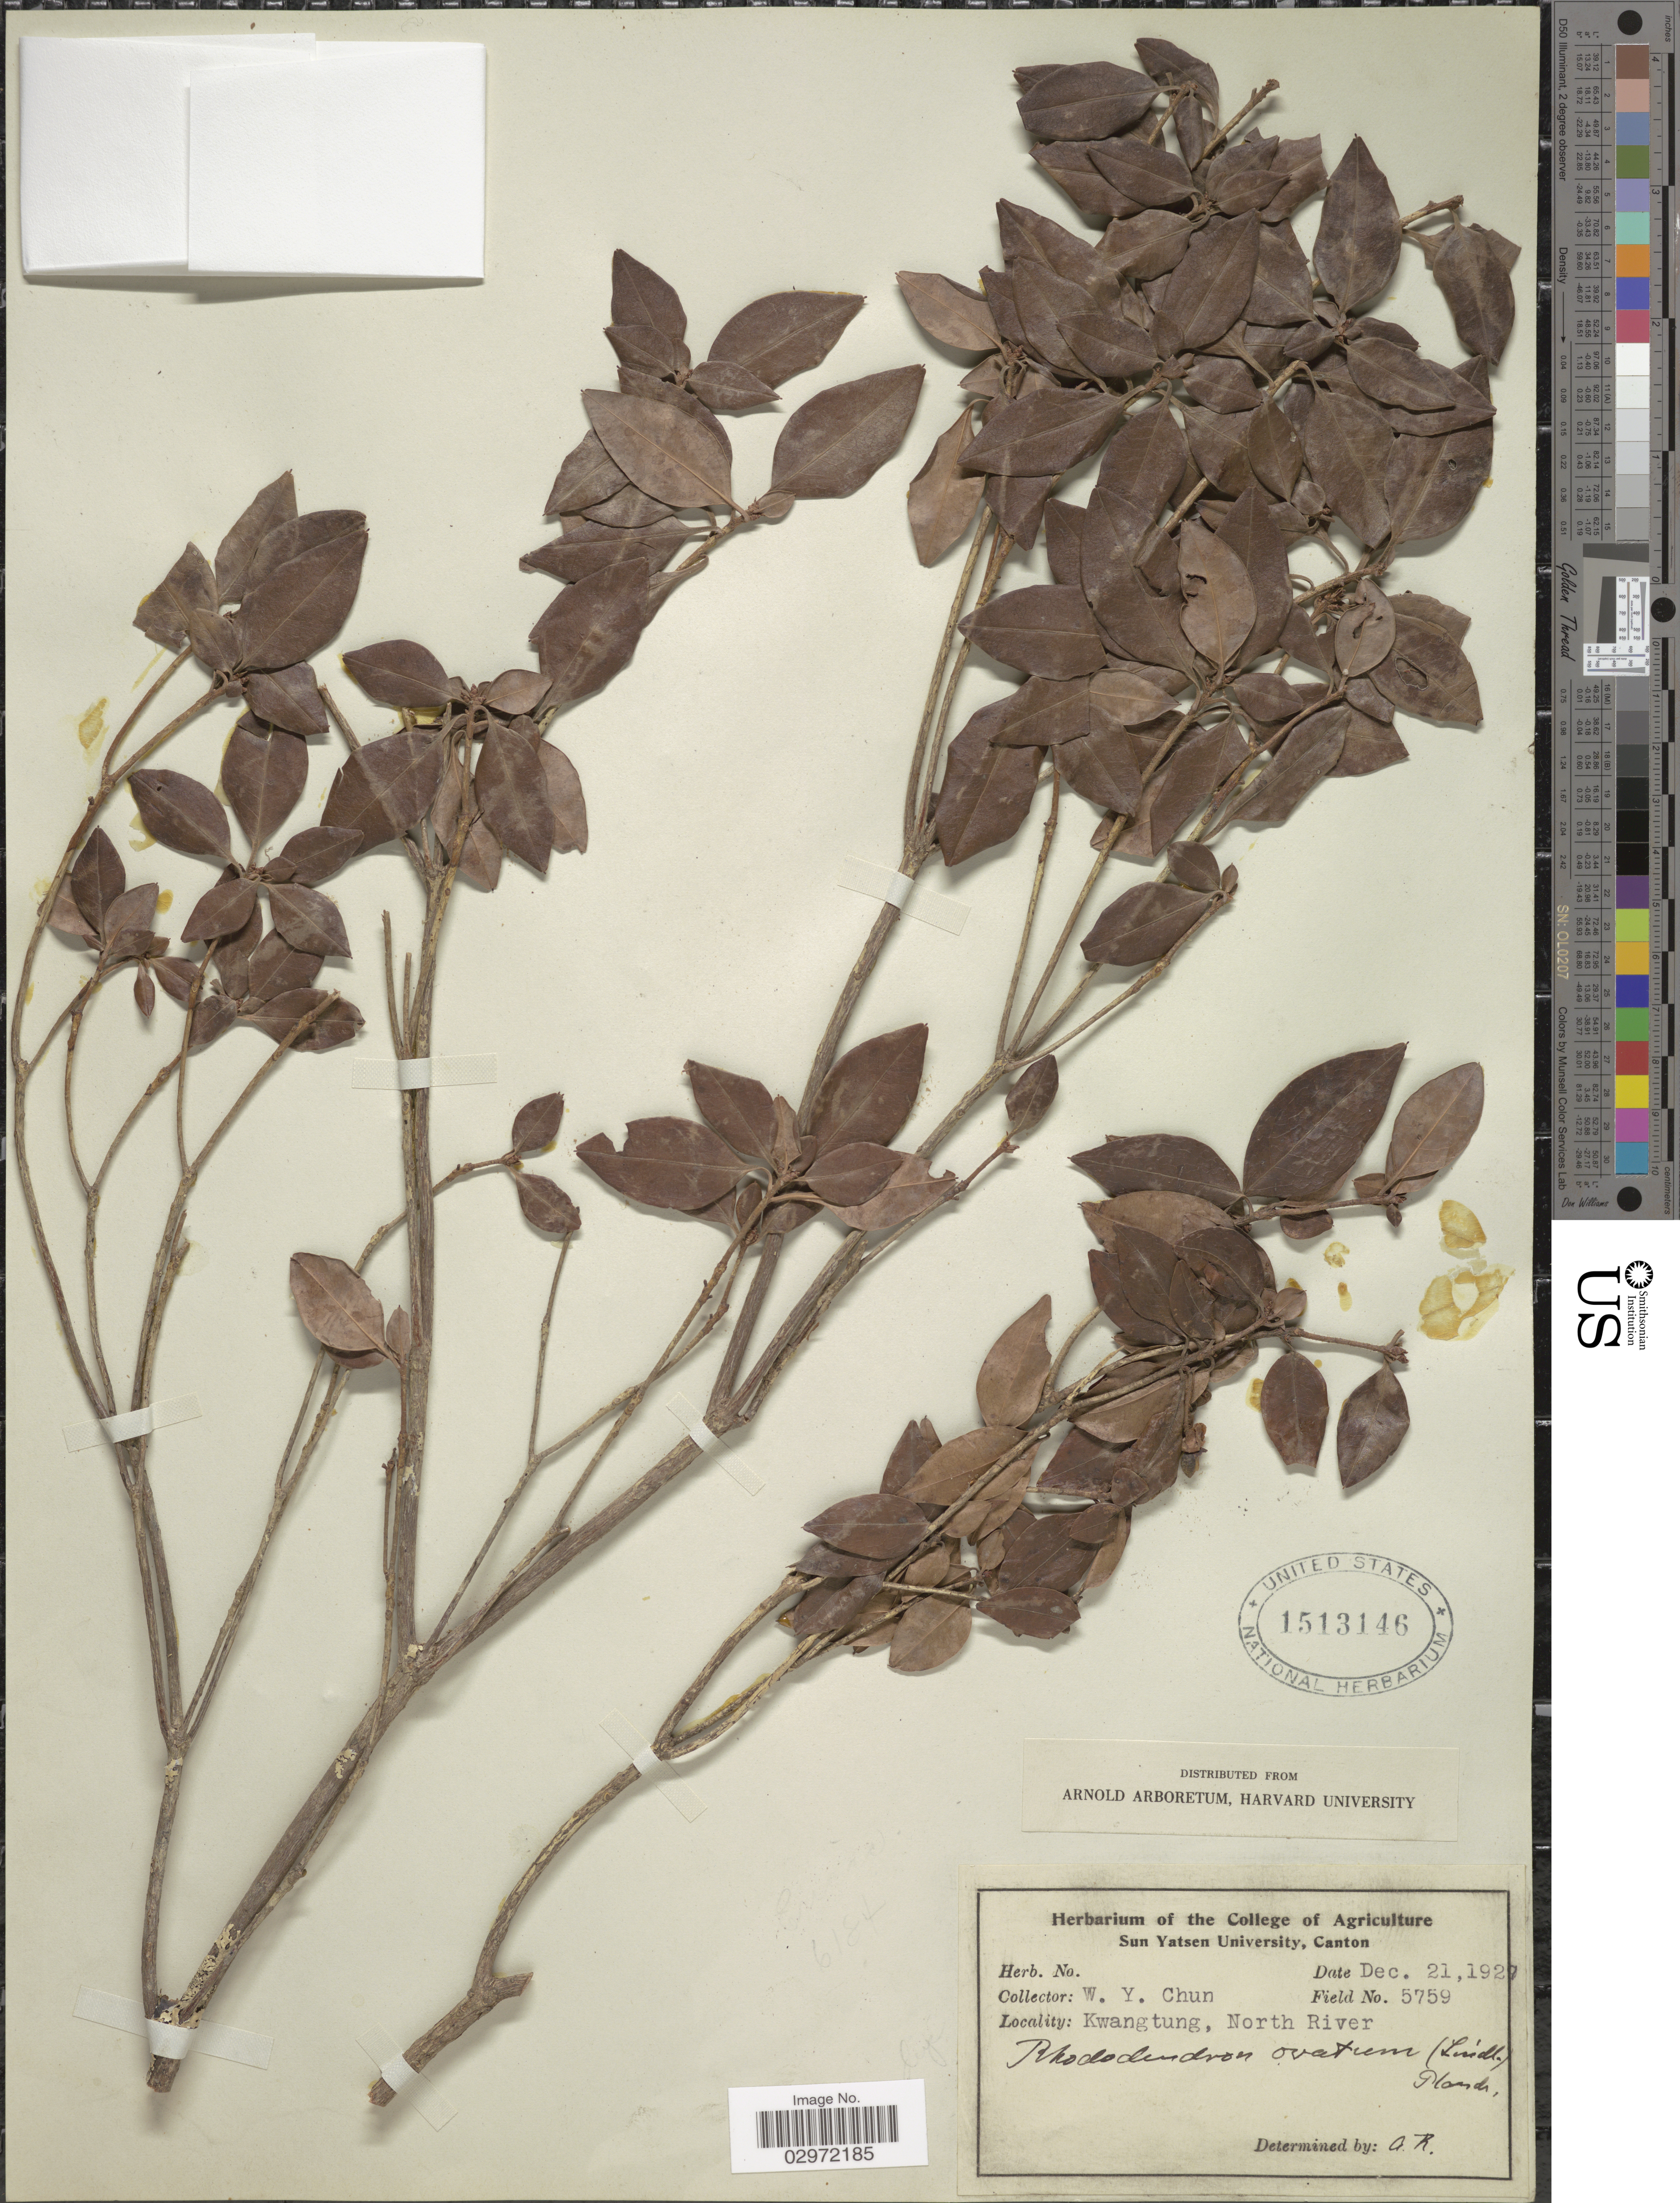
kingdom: Plantae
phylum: Tracheophyta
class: Magnoliopsida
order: Ericales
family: Ericaceae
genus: Rhododendron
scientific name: Rhododendron ovatum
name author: (Lindl.) Planch. ex Maxim.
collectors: W. Y. Chun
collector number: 5759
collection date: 1927-12-21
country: China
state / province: Guangdong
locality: Kwangtung, North River.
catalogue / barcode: US 1513146